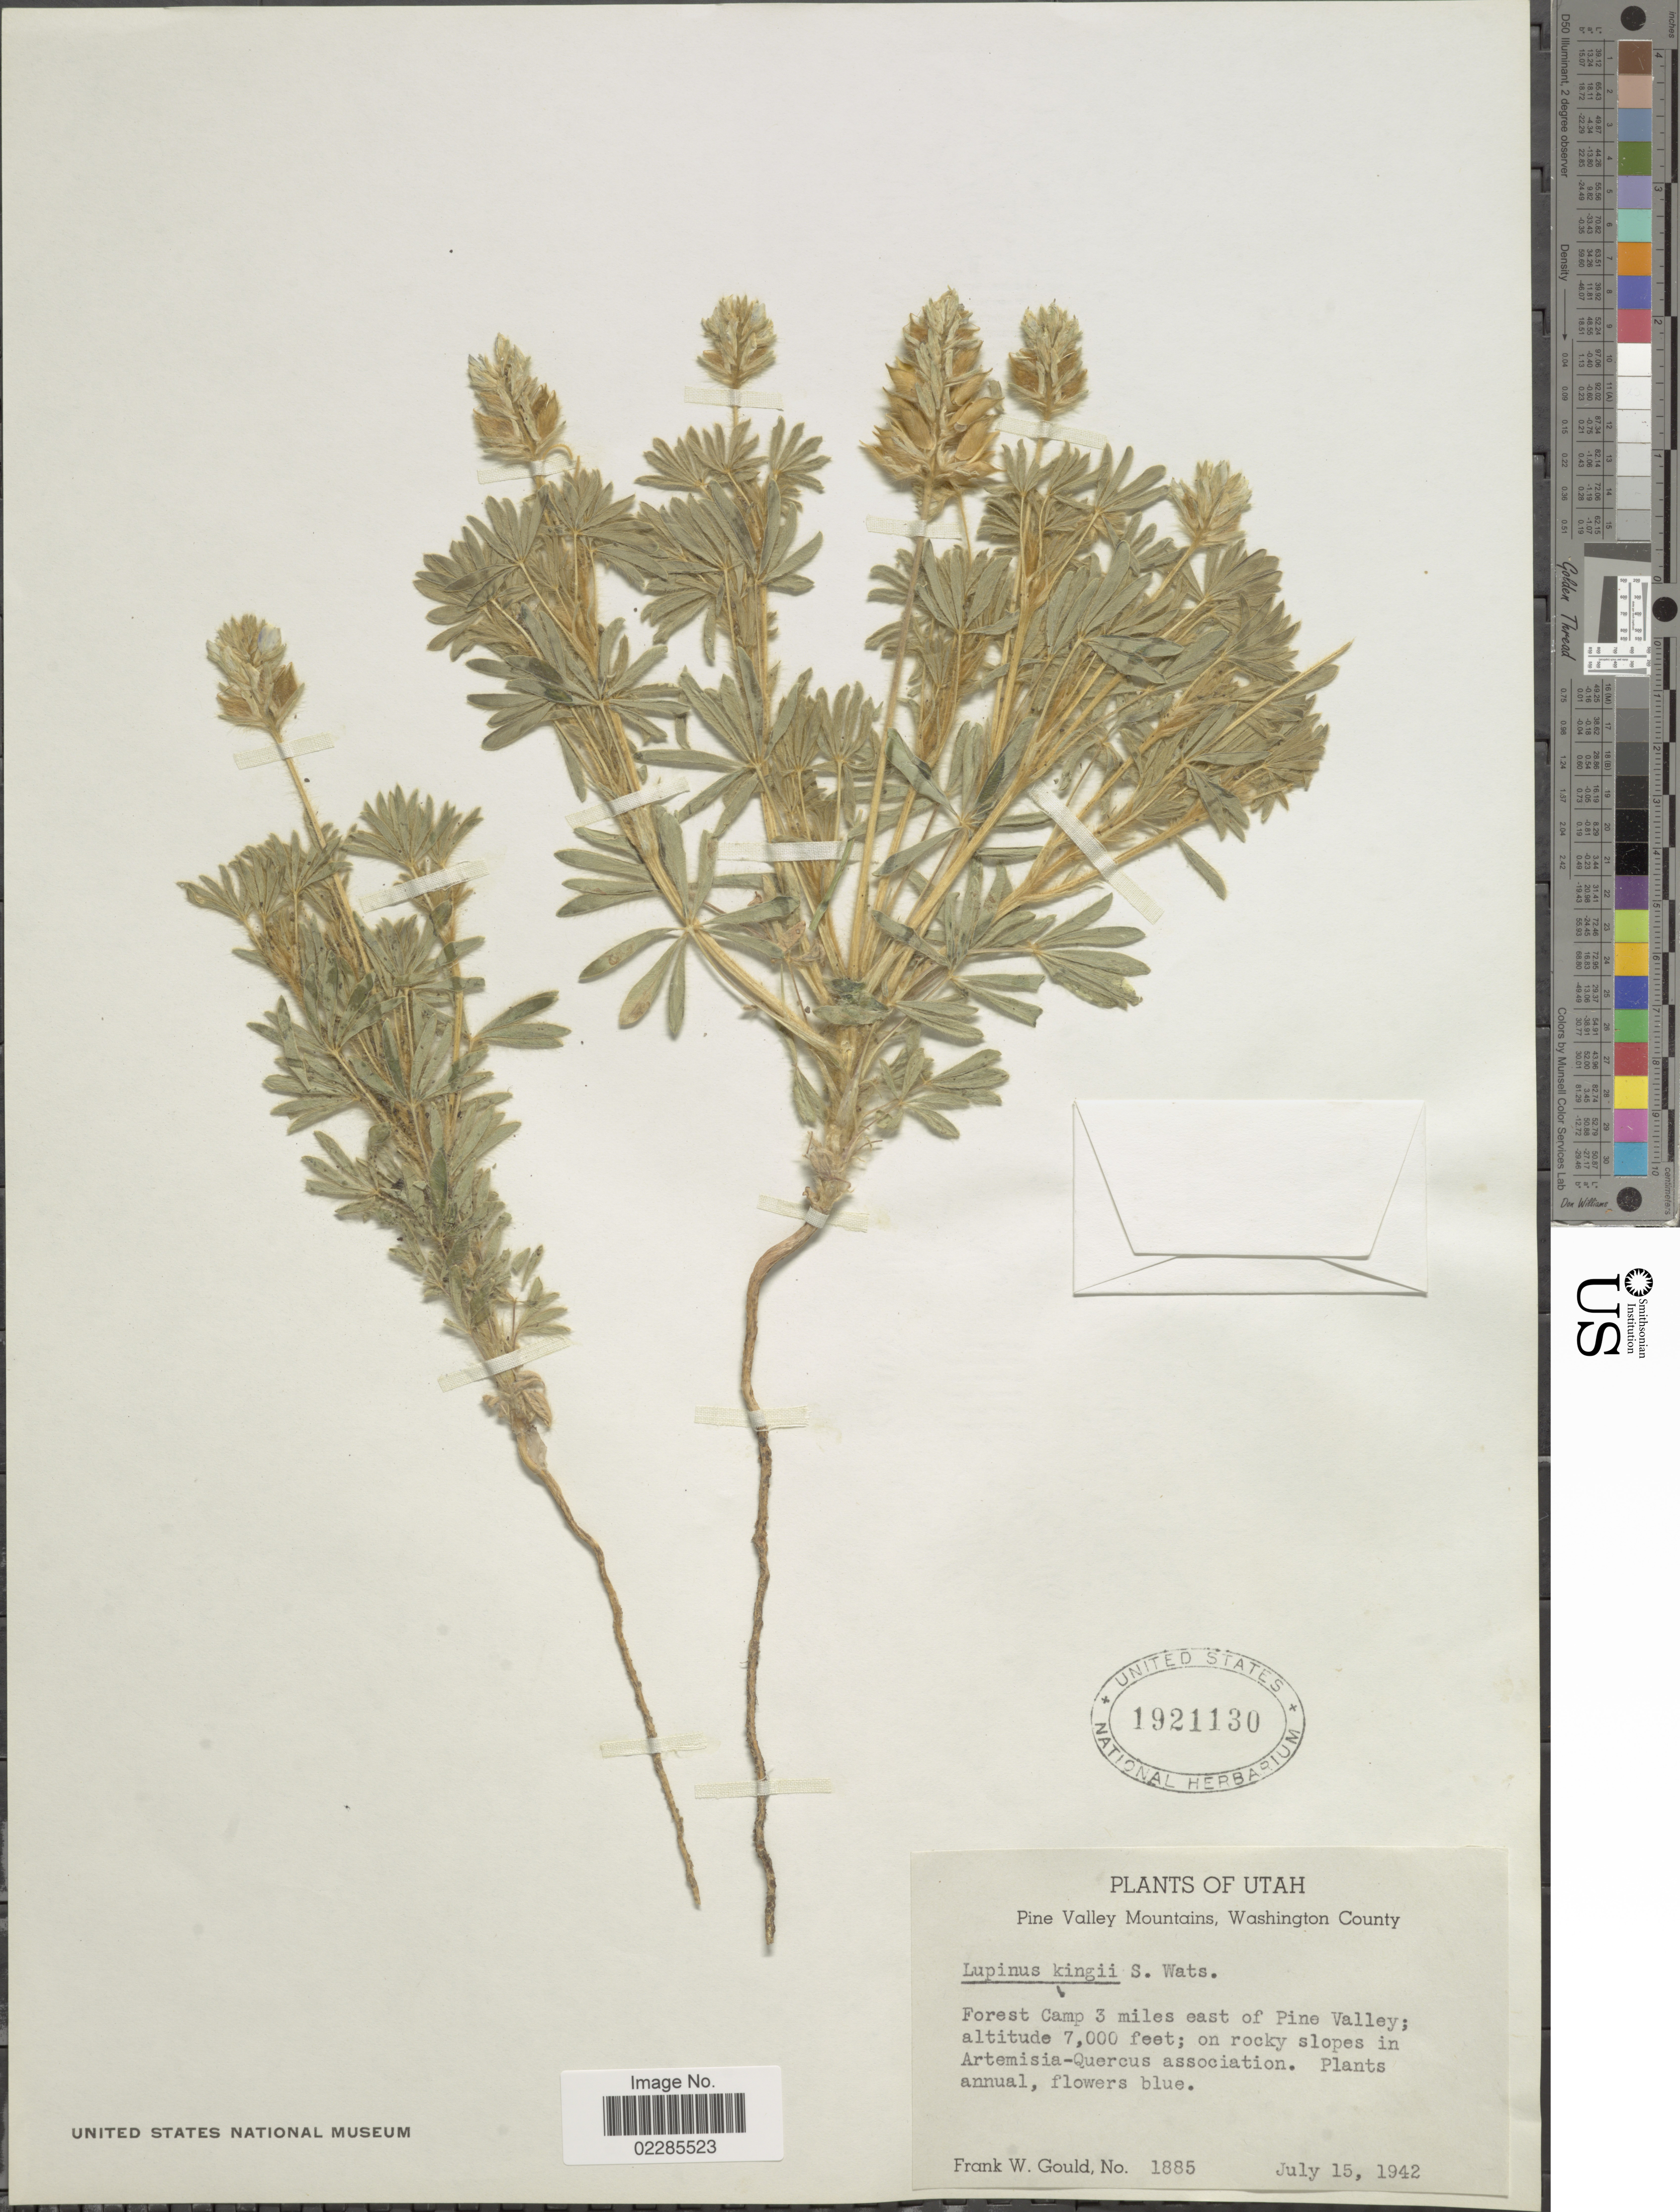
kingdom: Plantae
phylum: Tracheophyta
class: Magnoliopsida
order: Fabales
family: Fabaceae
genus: Lupinus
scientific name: Lupinus kingii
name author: S. Watson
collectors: F. W. Gould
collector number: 1885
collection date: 1942-07-15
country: United States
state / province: Washington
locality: Utah, Pine Valley Mountains, Washington, Forest Camp 3 miles east of Pine Valley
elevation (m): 2134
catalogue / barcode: US 1921130